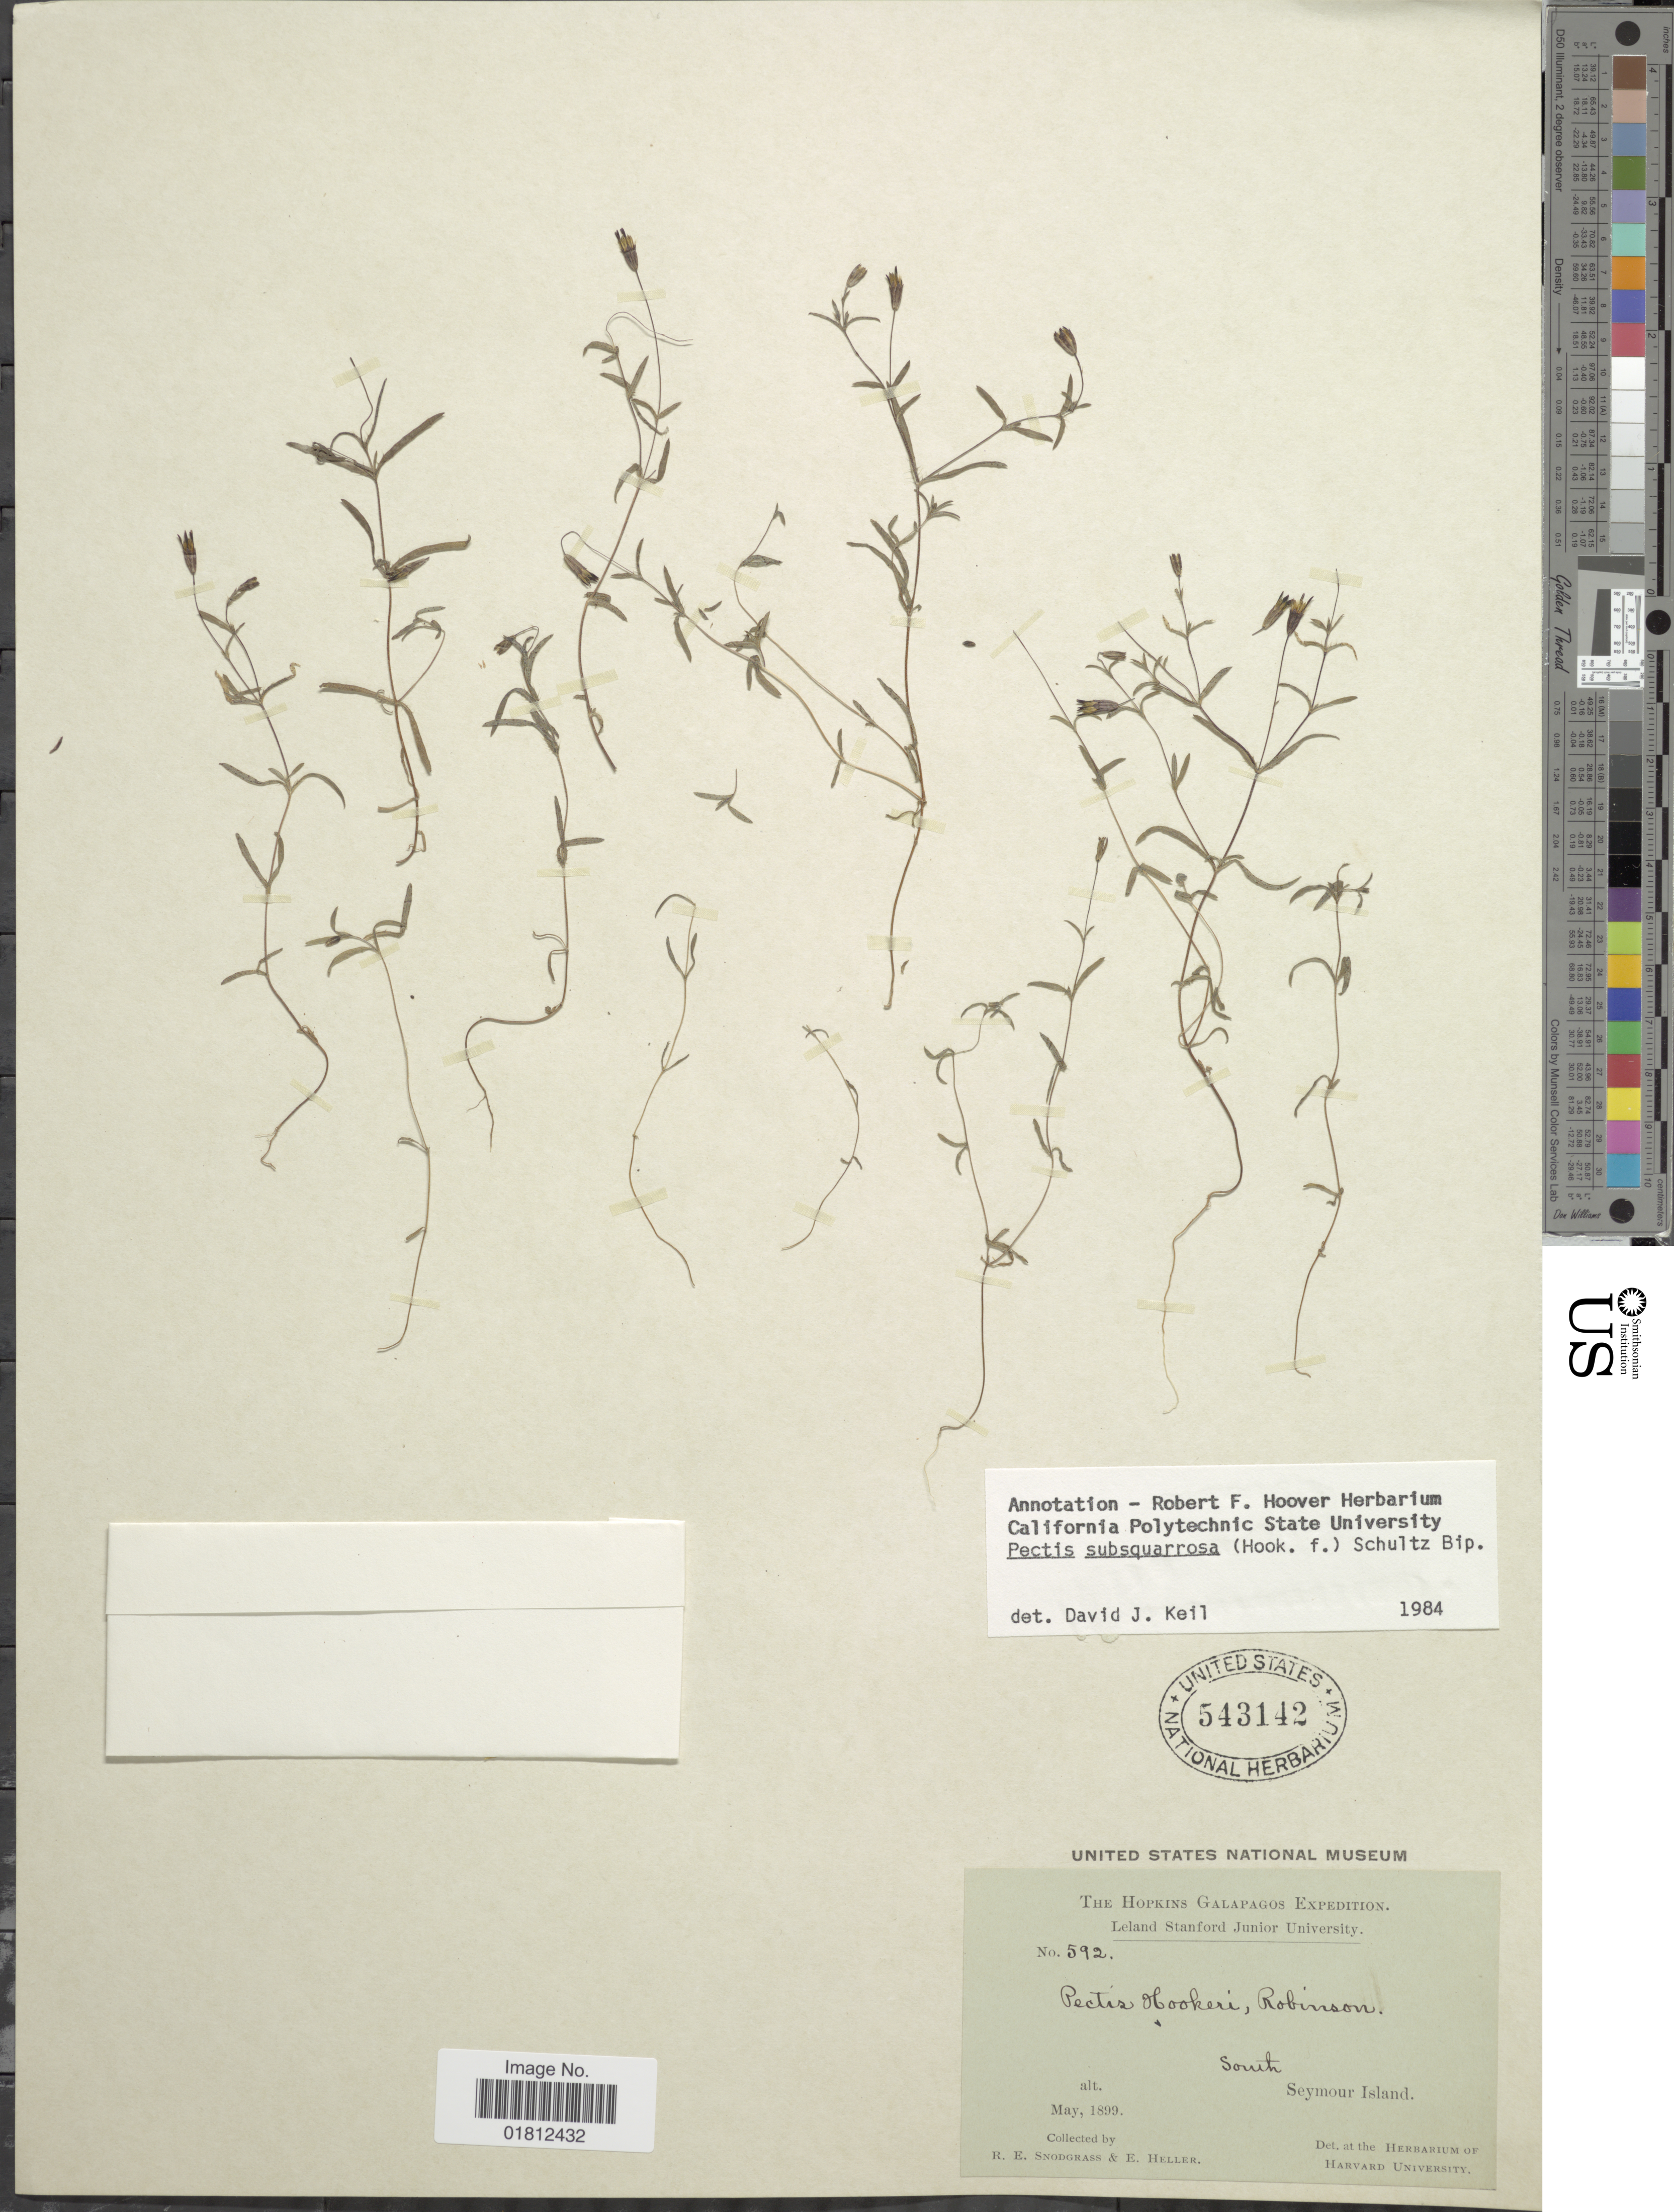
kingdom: Plantae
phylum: Tracheophyta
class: Magnoliopsida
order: Asterales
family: Asteraceae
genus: Pectis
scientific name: Pectis subsquarrosa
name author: (Hook. f.) Sch. Bip.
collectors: R. E. Snodgrass & E. Heller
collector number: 592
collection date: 1899-05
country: Ecuador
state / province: Colón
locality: Galapagos, South Seymour Island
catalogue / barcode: US 543142